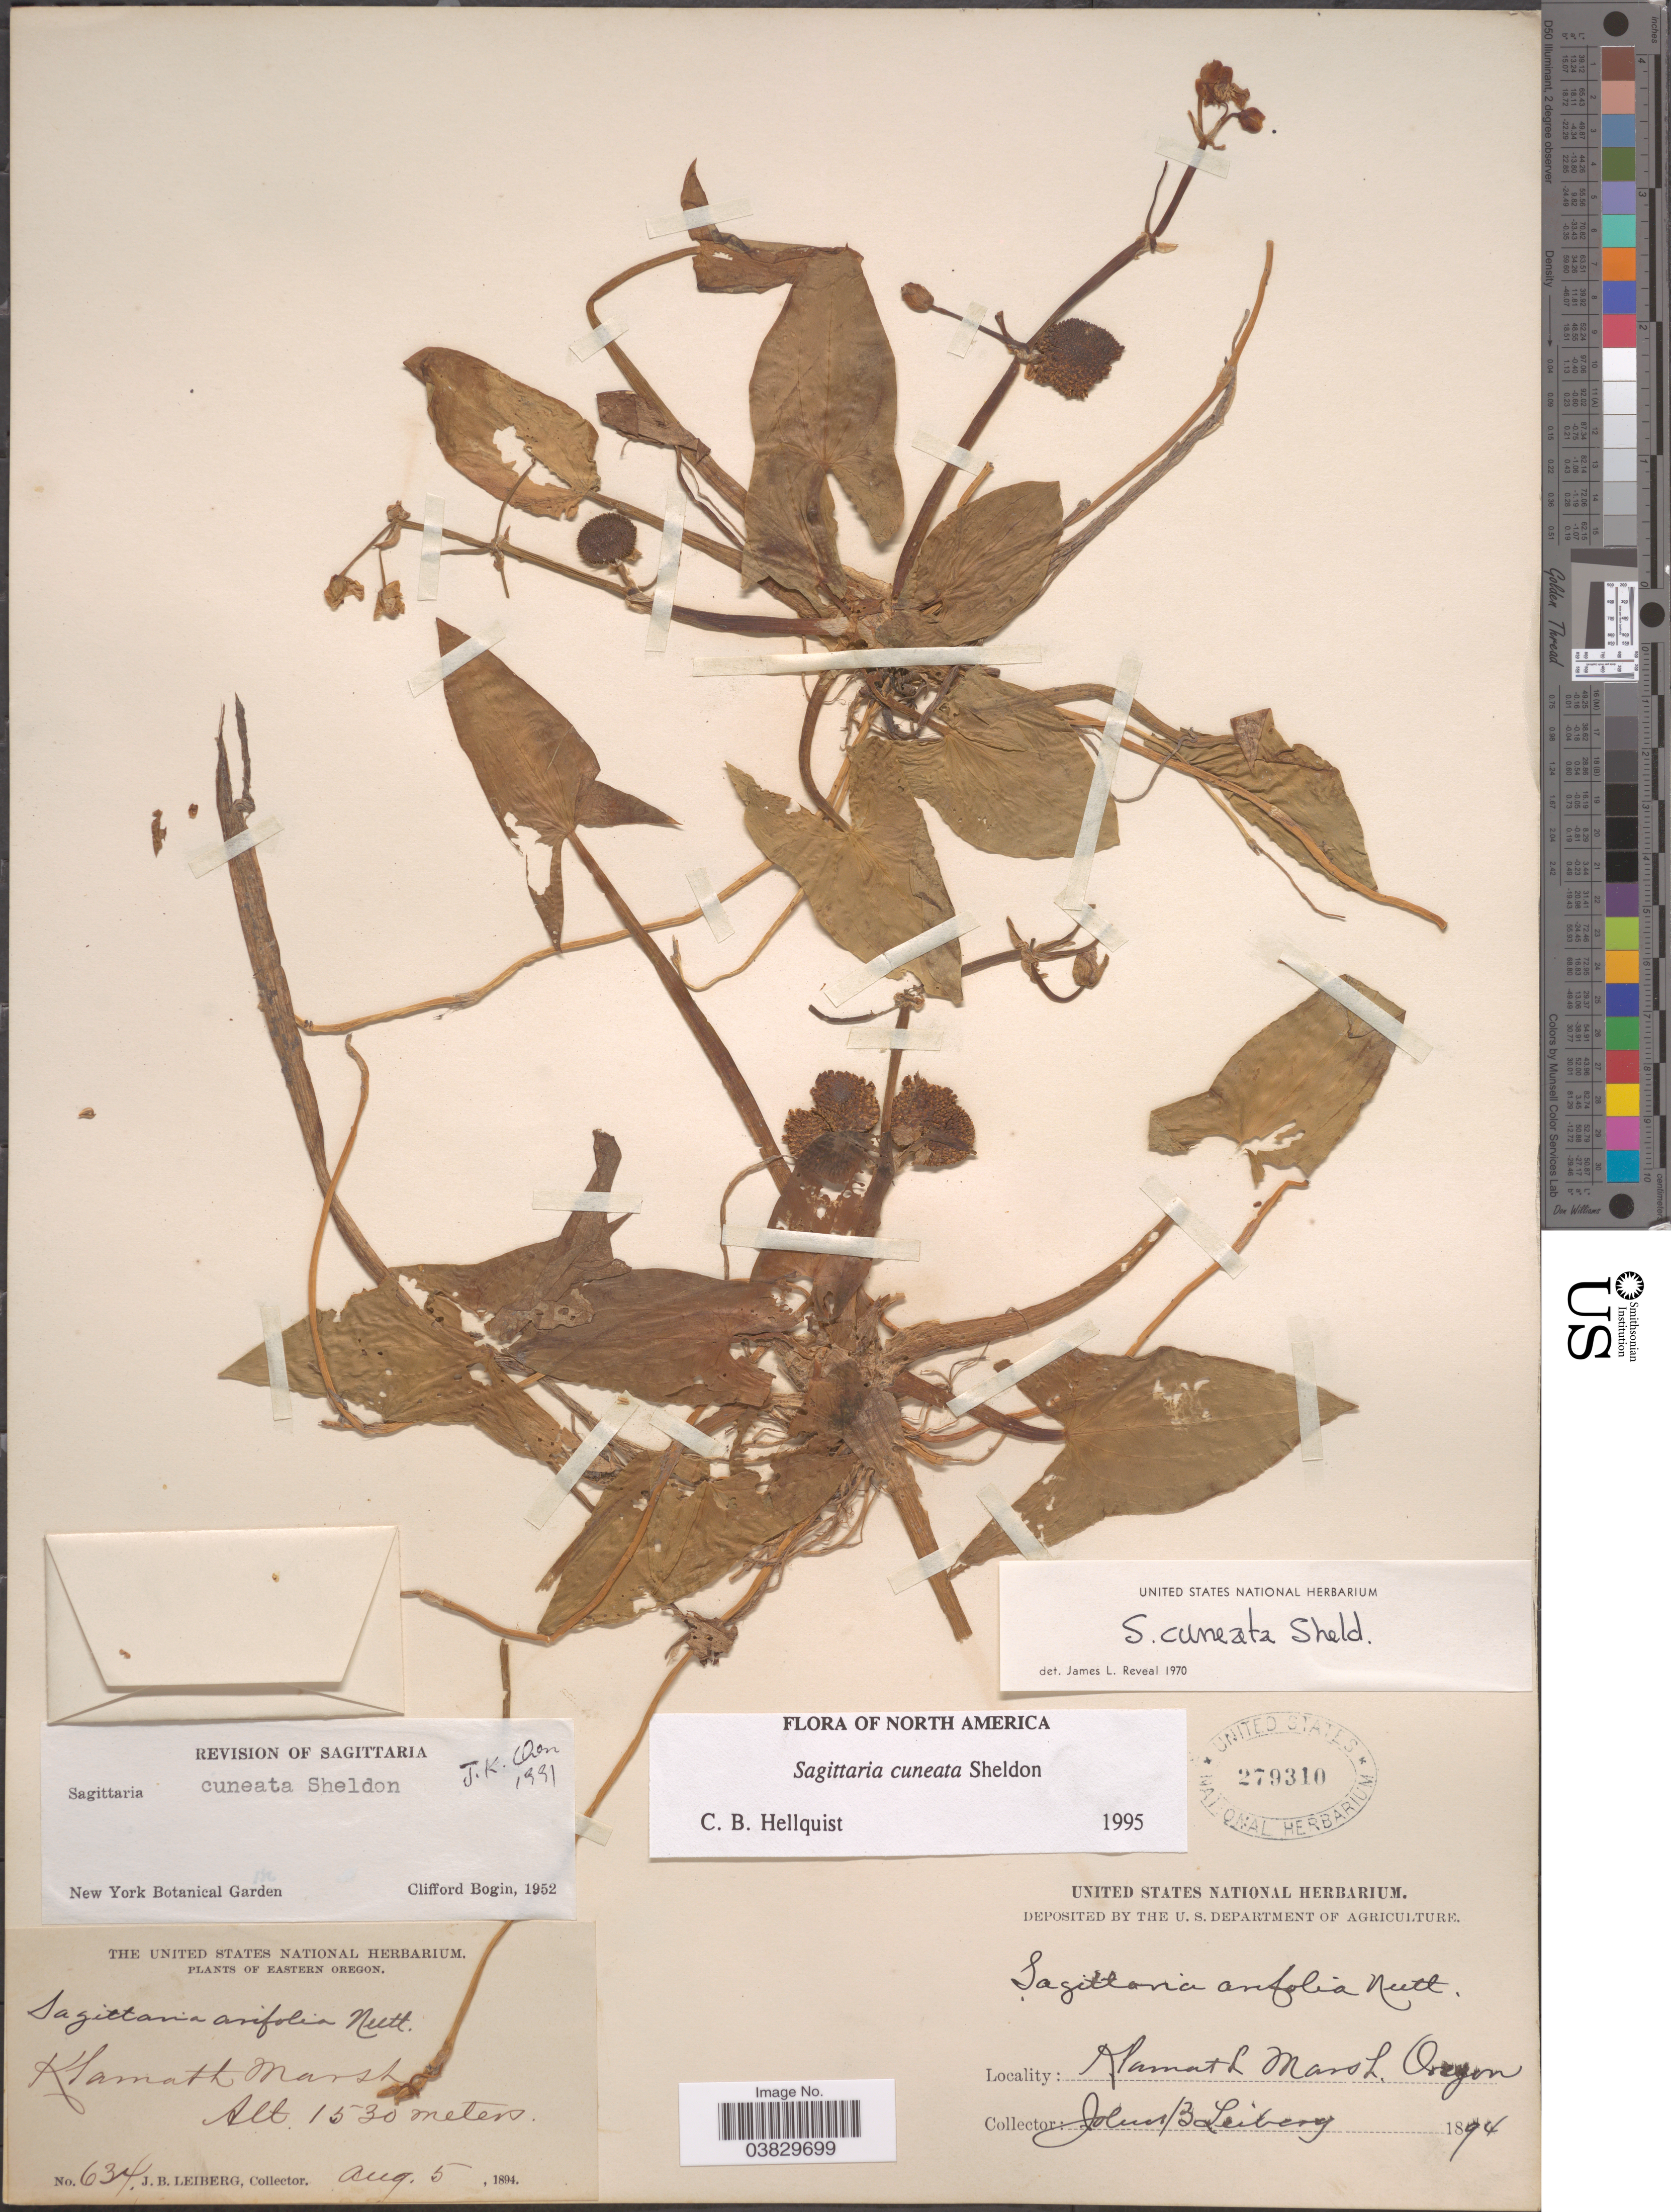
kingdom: Plantae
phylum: Tracheophyta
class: Liliopsida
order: Alismatales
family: Alismataceae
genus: Sagittaria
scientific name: Sagittaria cuneata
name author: E. Sheld.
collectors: J. B. Leiberg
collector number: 634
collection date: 1894-08-05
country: United States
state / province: Oregon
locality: Eastern Oregon. Klamath Marsh.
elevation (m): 1530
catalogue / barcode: US 279310